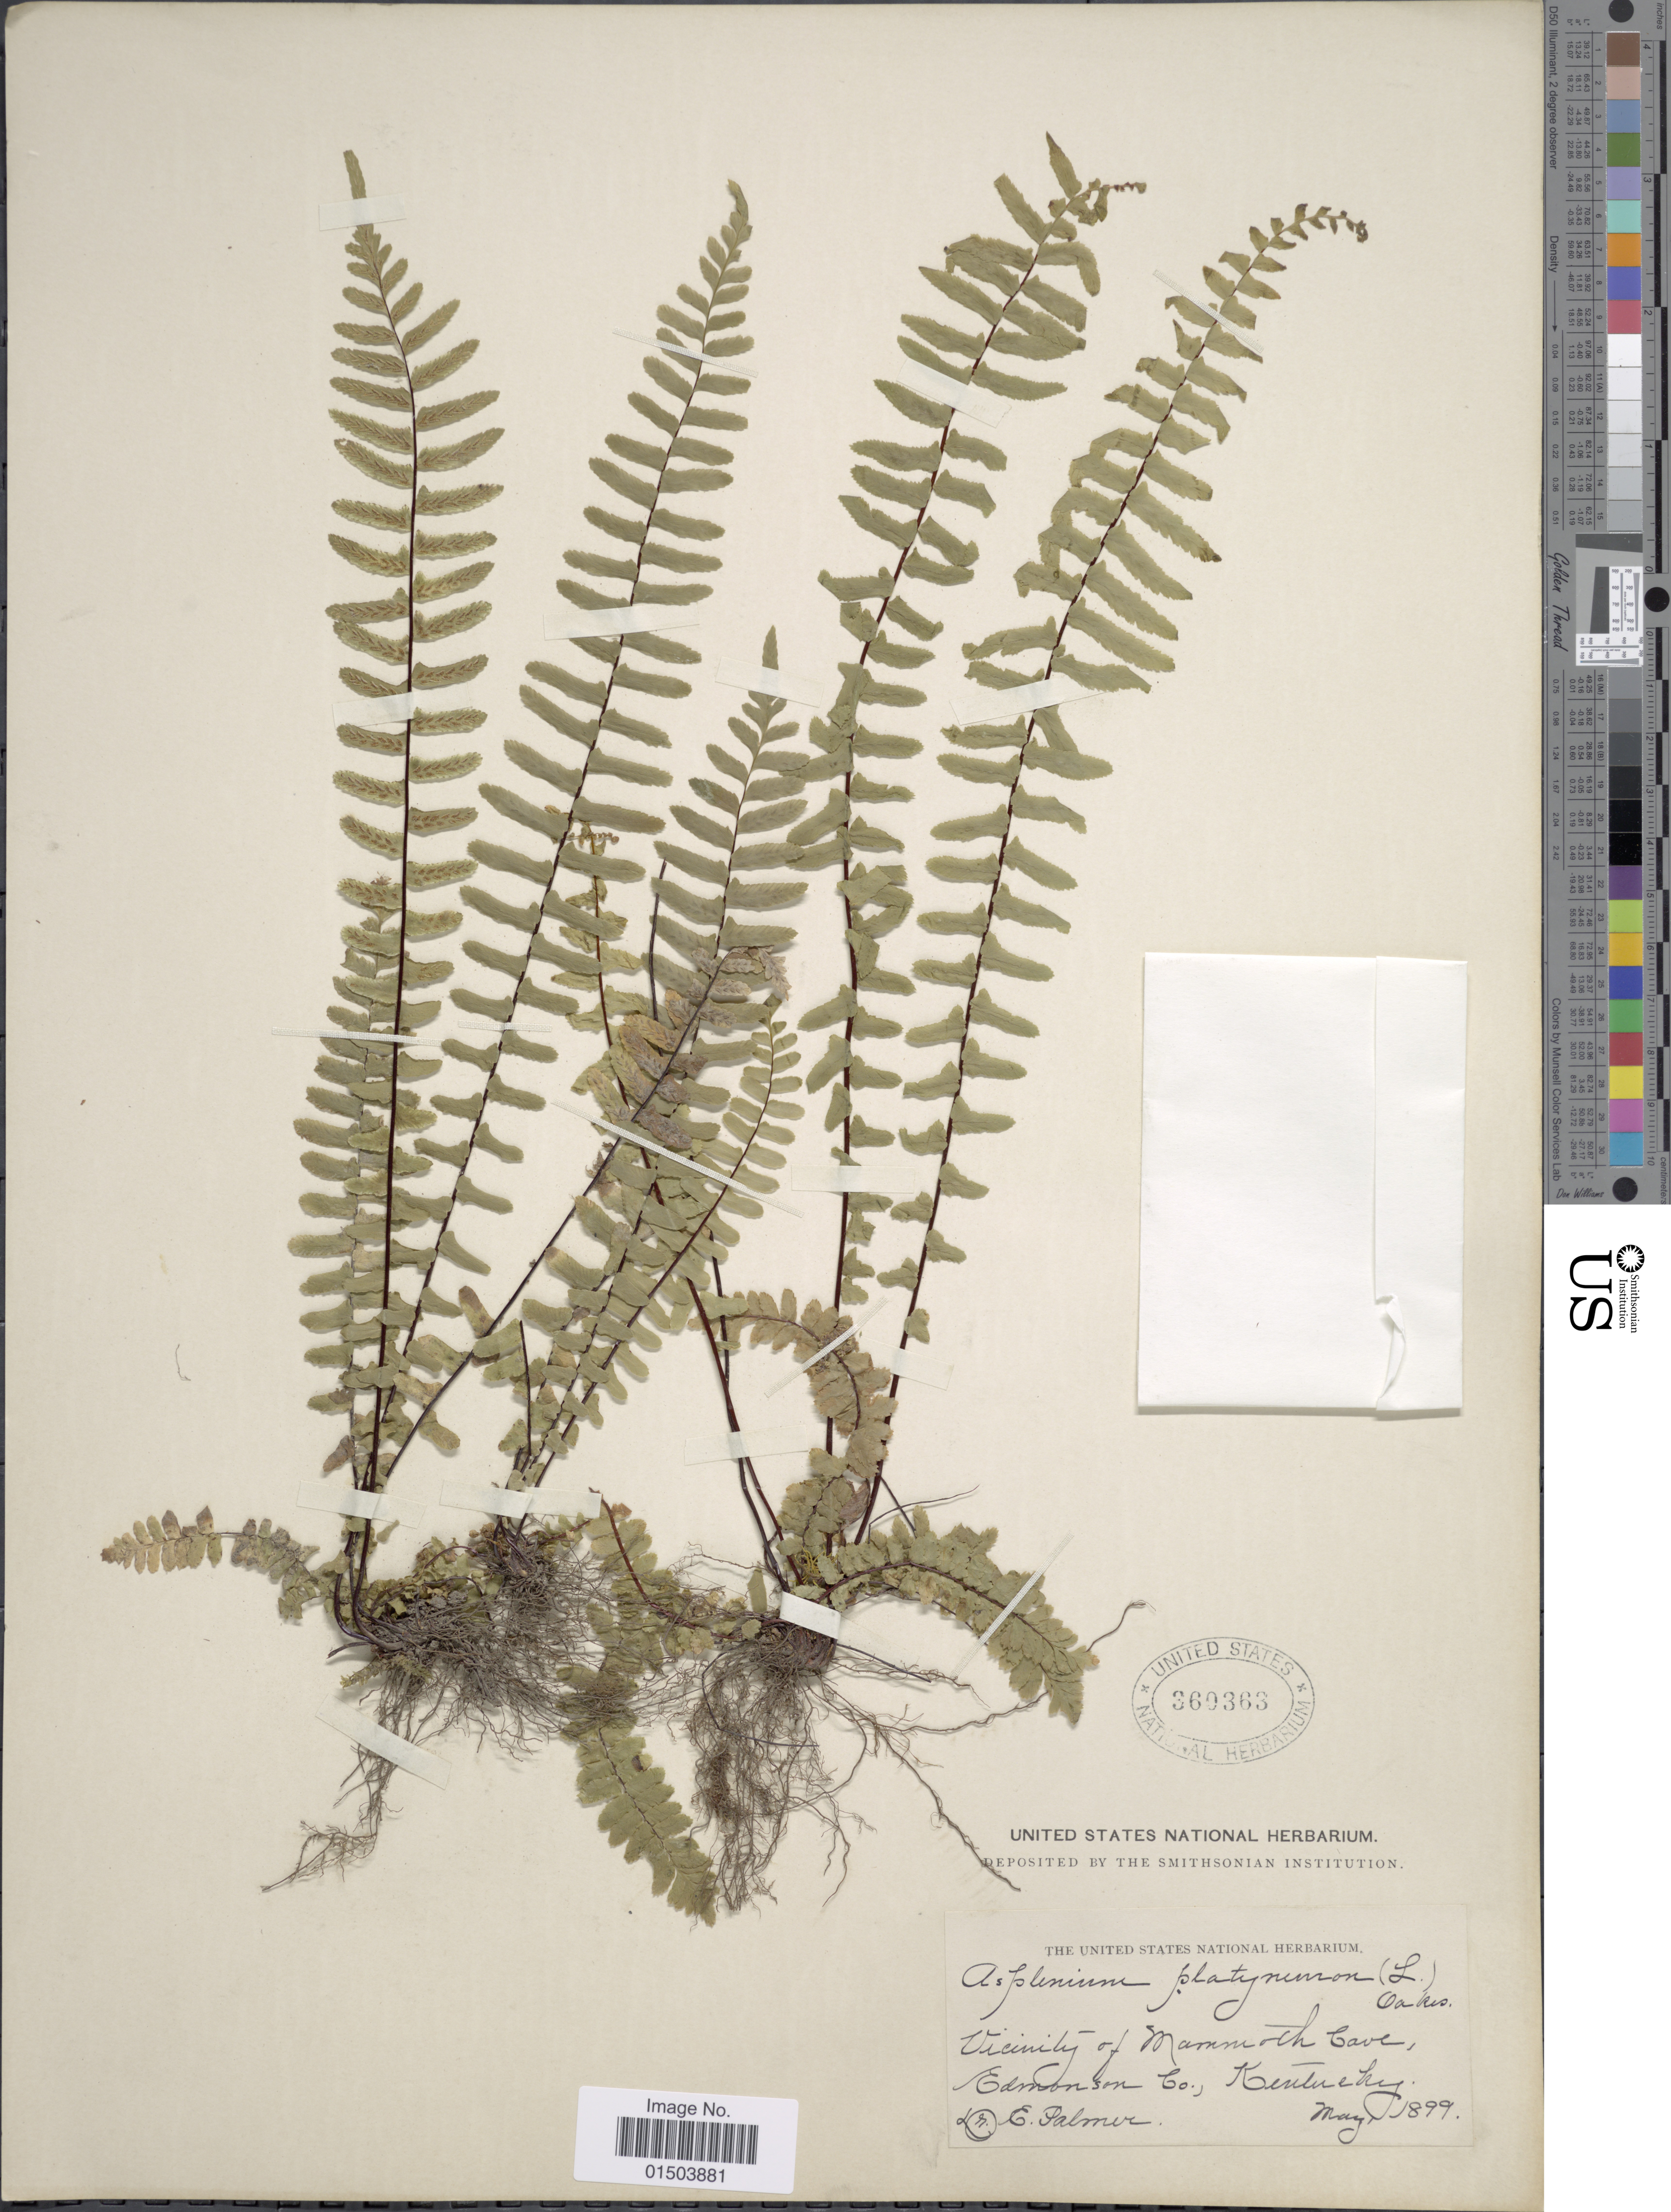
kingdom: Plantae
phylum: Tracheophyta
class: Polypodiopsida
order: Polypodiales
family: Aspleniaceae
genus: Asplenium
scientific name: Asplenium platyneuron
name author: (L.) Britton, Stearns & Poggenb.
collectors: E. Palmer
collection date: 1899-05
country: United States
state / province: Kentucky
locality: Vicinity of Mammoth Cave, Edmonson Co.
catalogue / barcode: US 360363